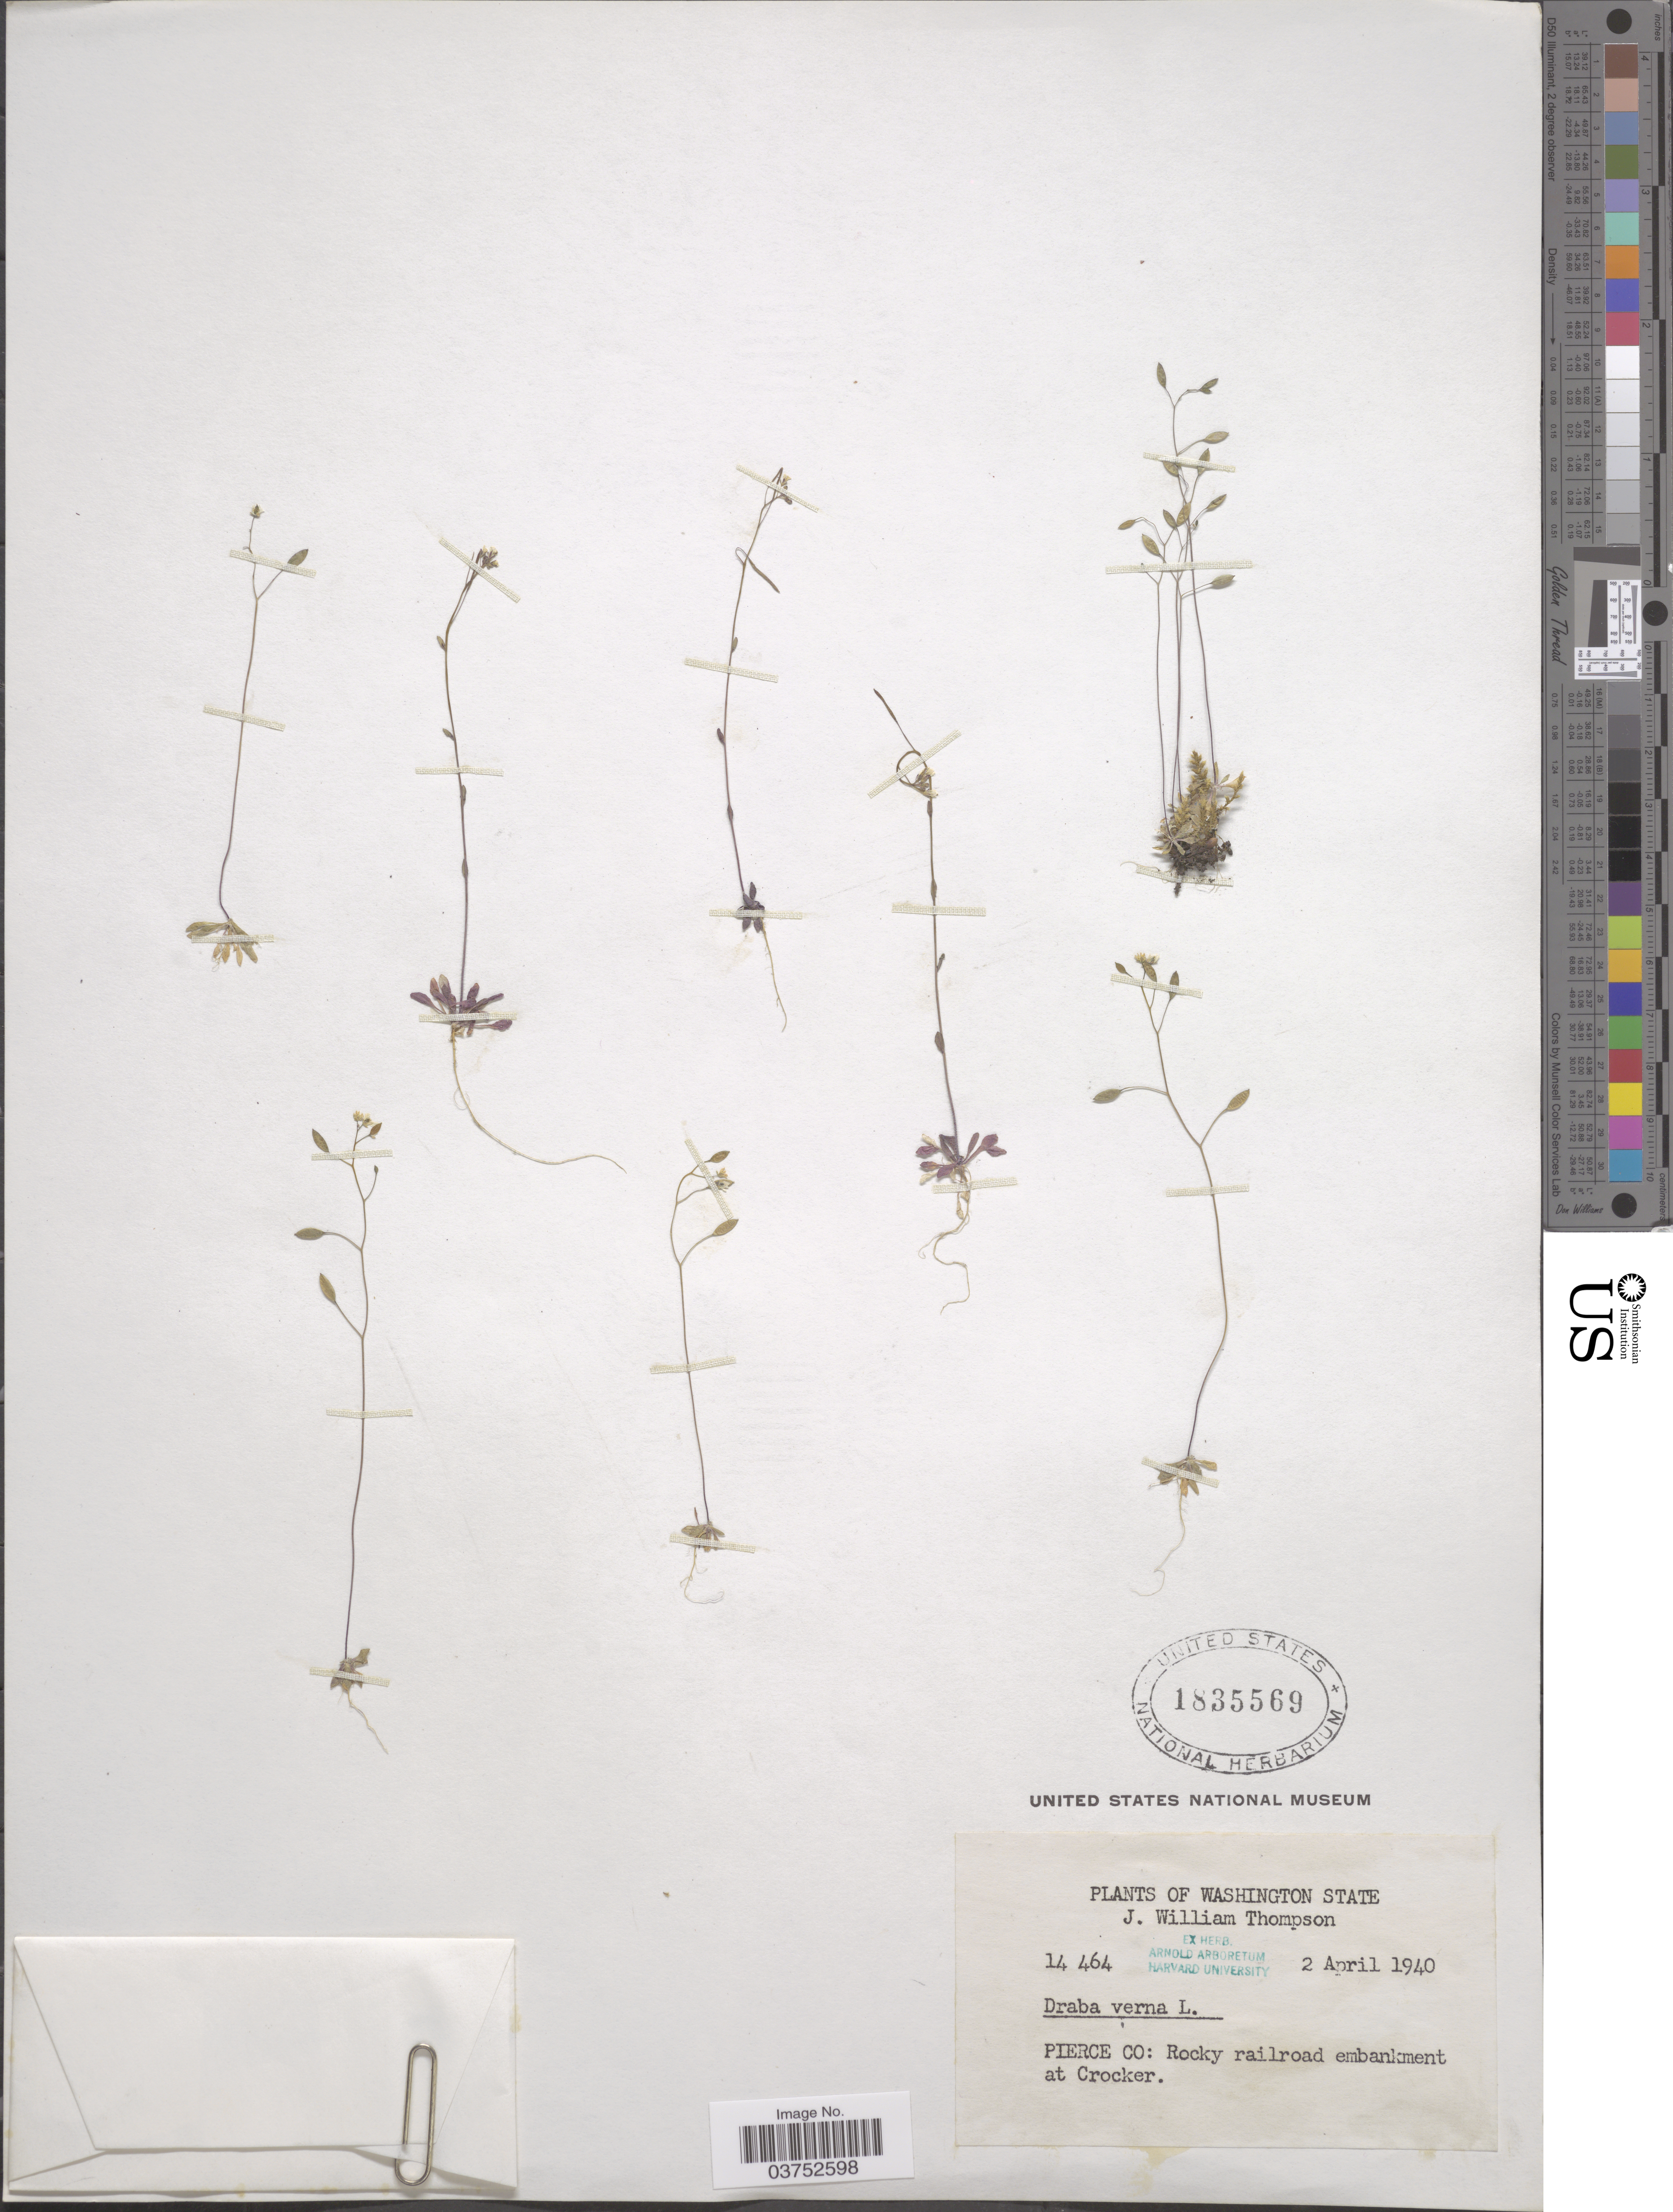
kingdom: Plantae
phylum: Tracheophyta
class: Magnoliopsida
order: Brassicales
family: Brassicaceae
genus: Draba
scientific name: Draba verna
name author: L.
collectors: J. W. Thompson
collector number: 14464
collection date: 1940-04-02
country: United States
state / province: Washington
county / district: Pierce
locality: Pierce Co: Rocky railroad embankment at Crocker.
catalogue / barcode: US 1835569